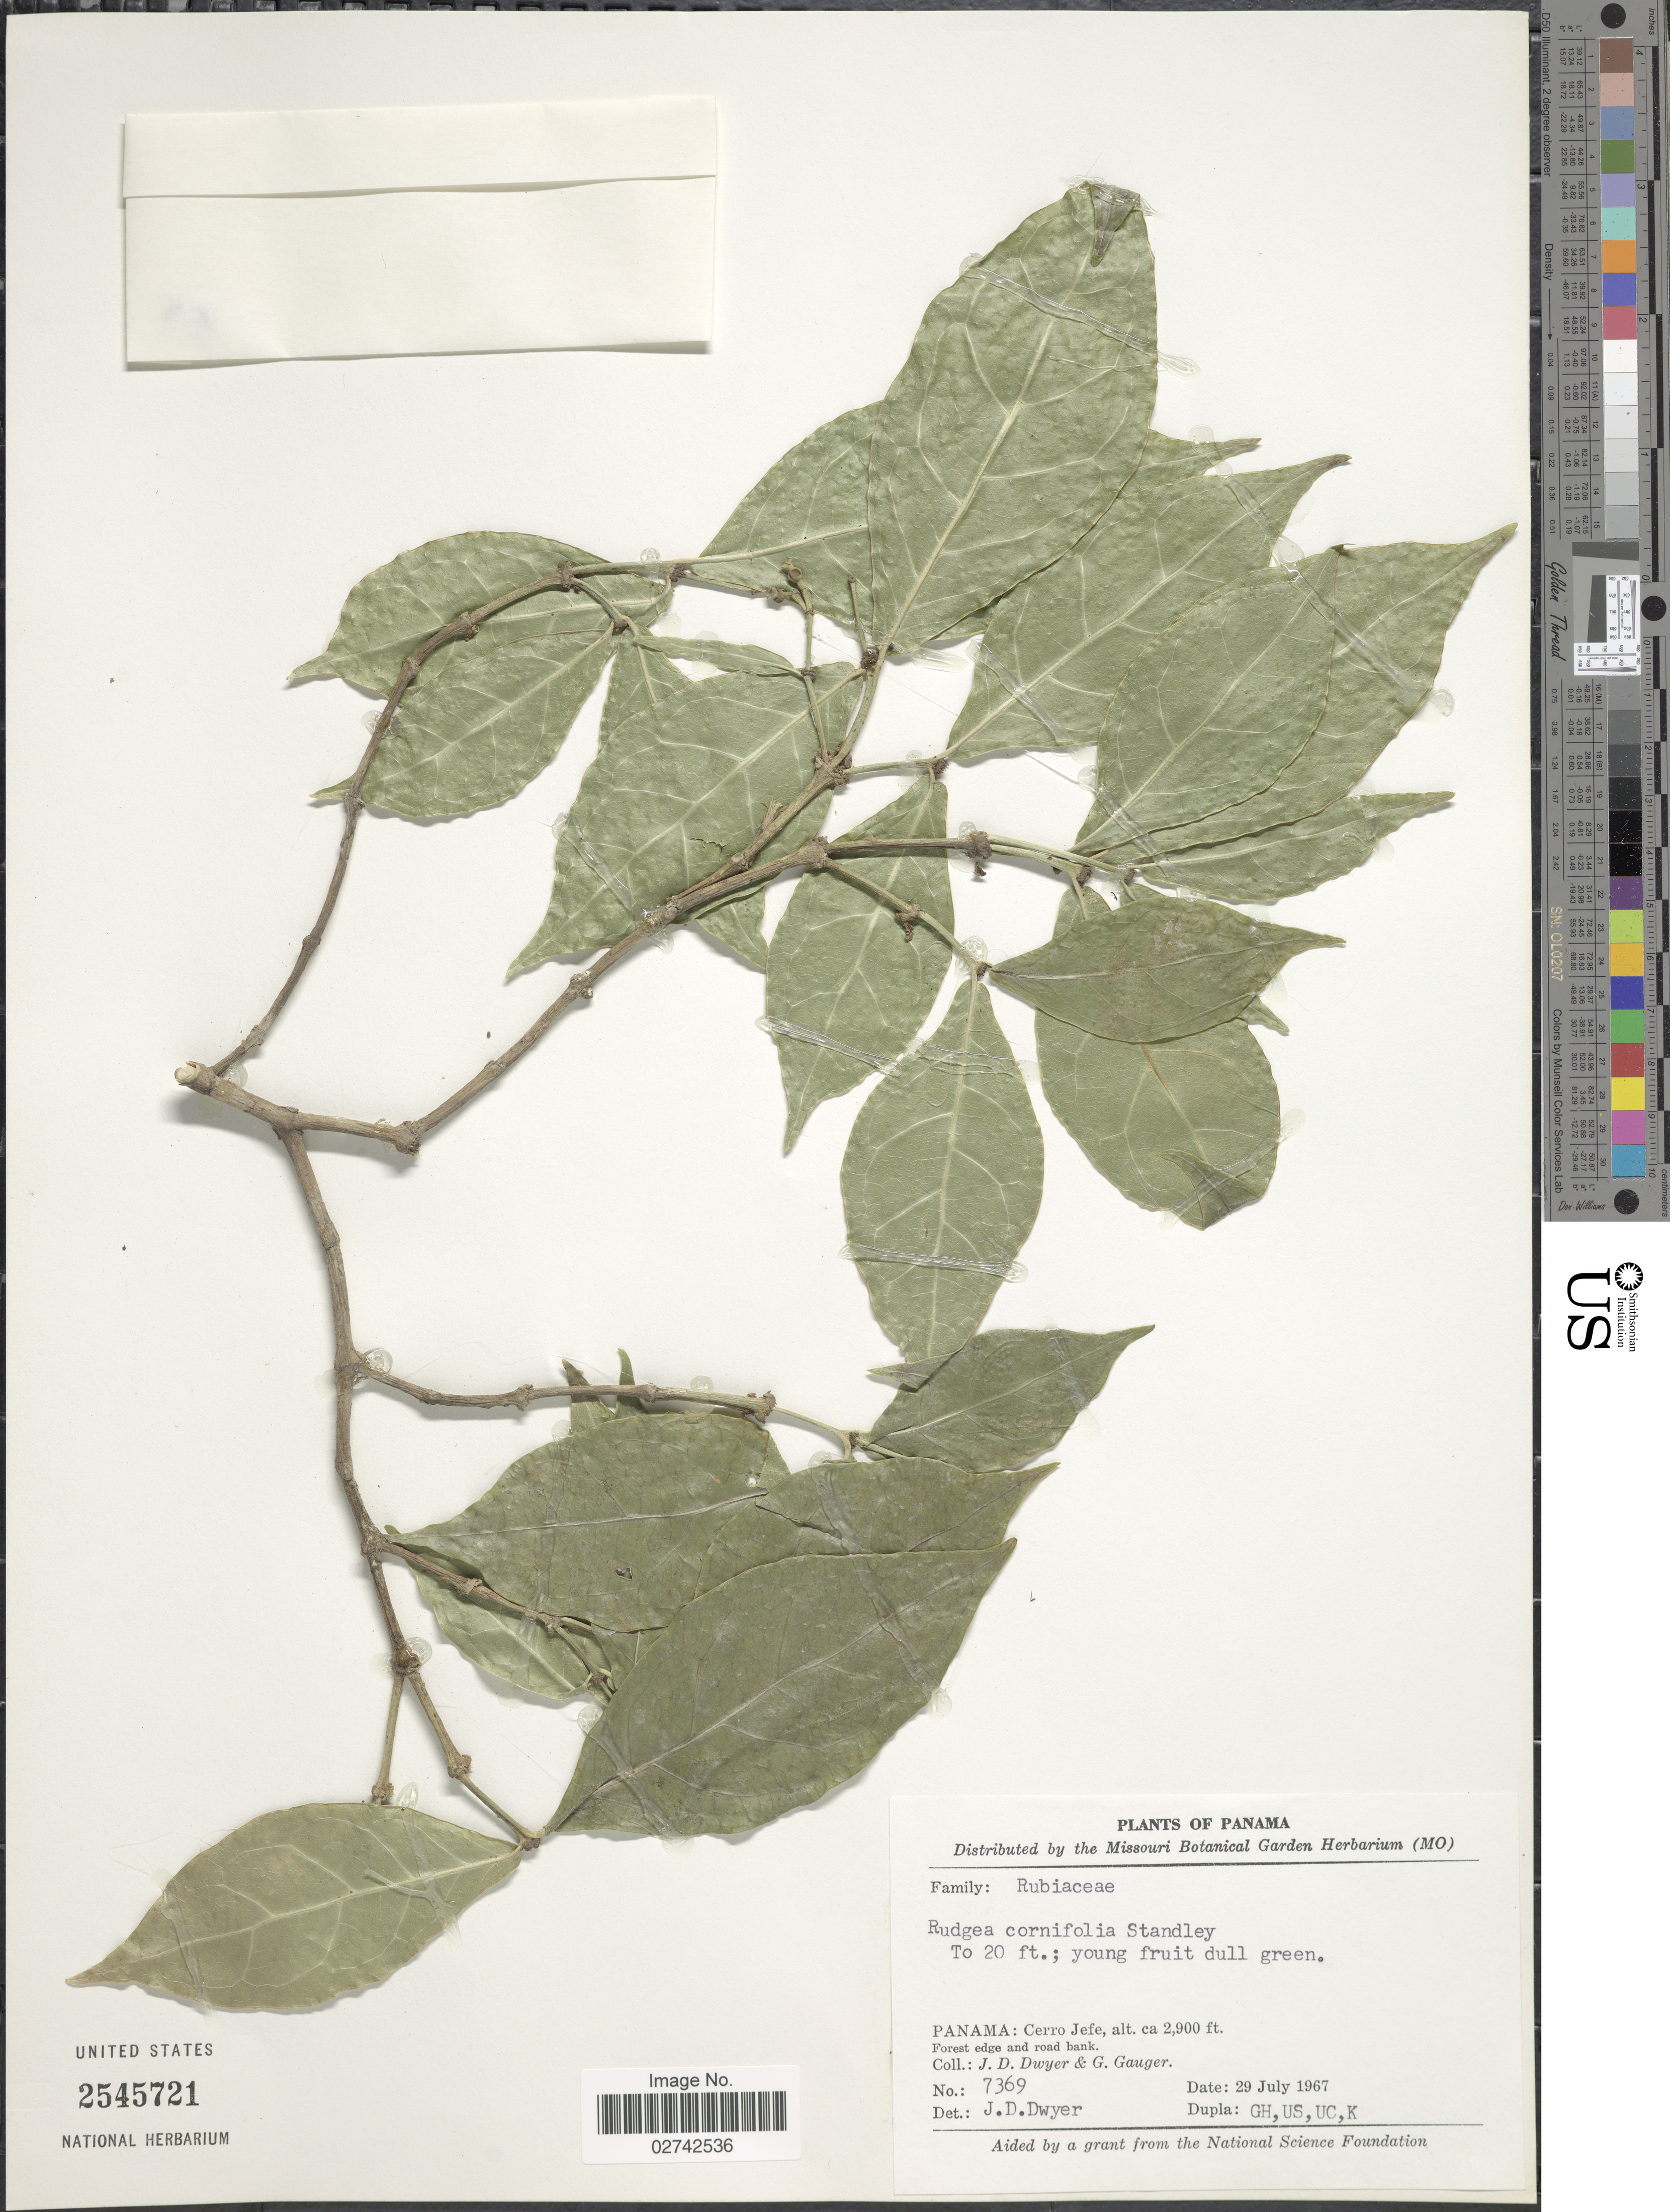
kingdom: Plantae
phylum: Tracheophyta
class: Magnoliopsida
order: Gentianales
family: Rubiaceae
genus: Rudgea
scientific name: Rudgea cornifolia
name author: (Kunth ex Roem. & Schult.) Standl.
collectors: J. D. Dwyer & G. Gauger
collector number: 7369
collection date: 1967-07-29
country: Panama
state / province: Panamá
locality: Panama: Cerro Jefe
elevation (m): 884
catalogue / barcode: US 2545721